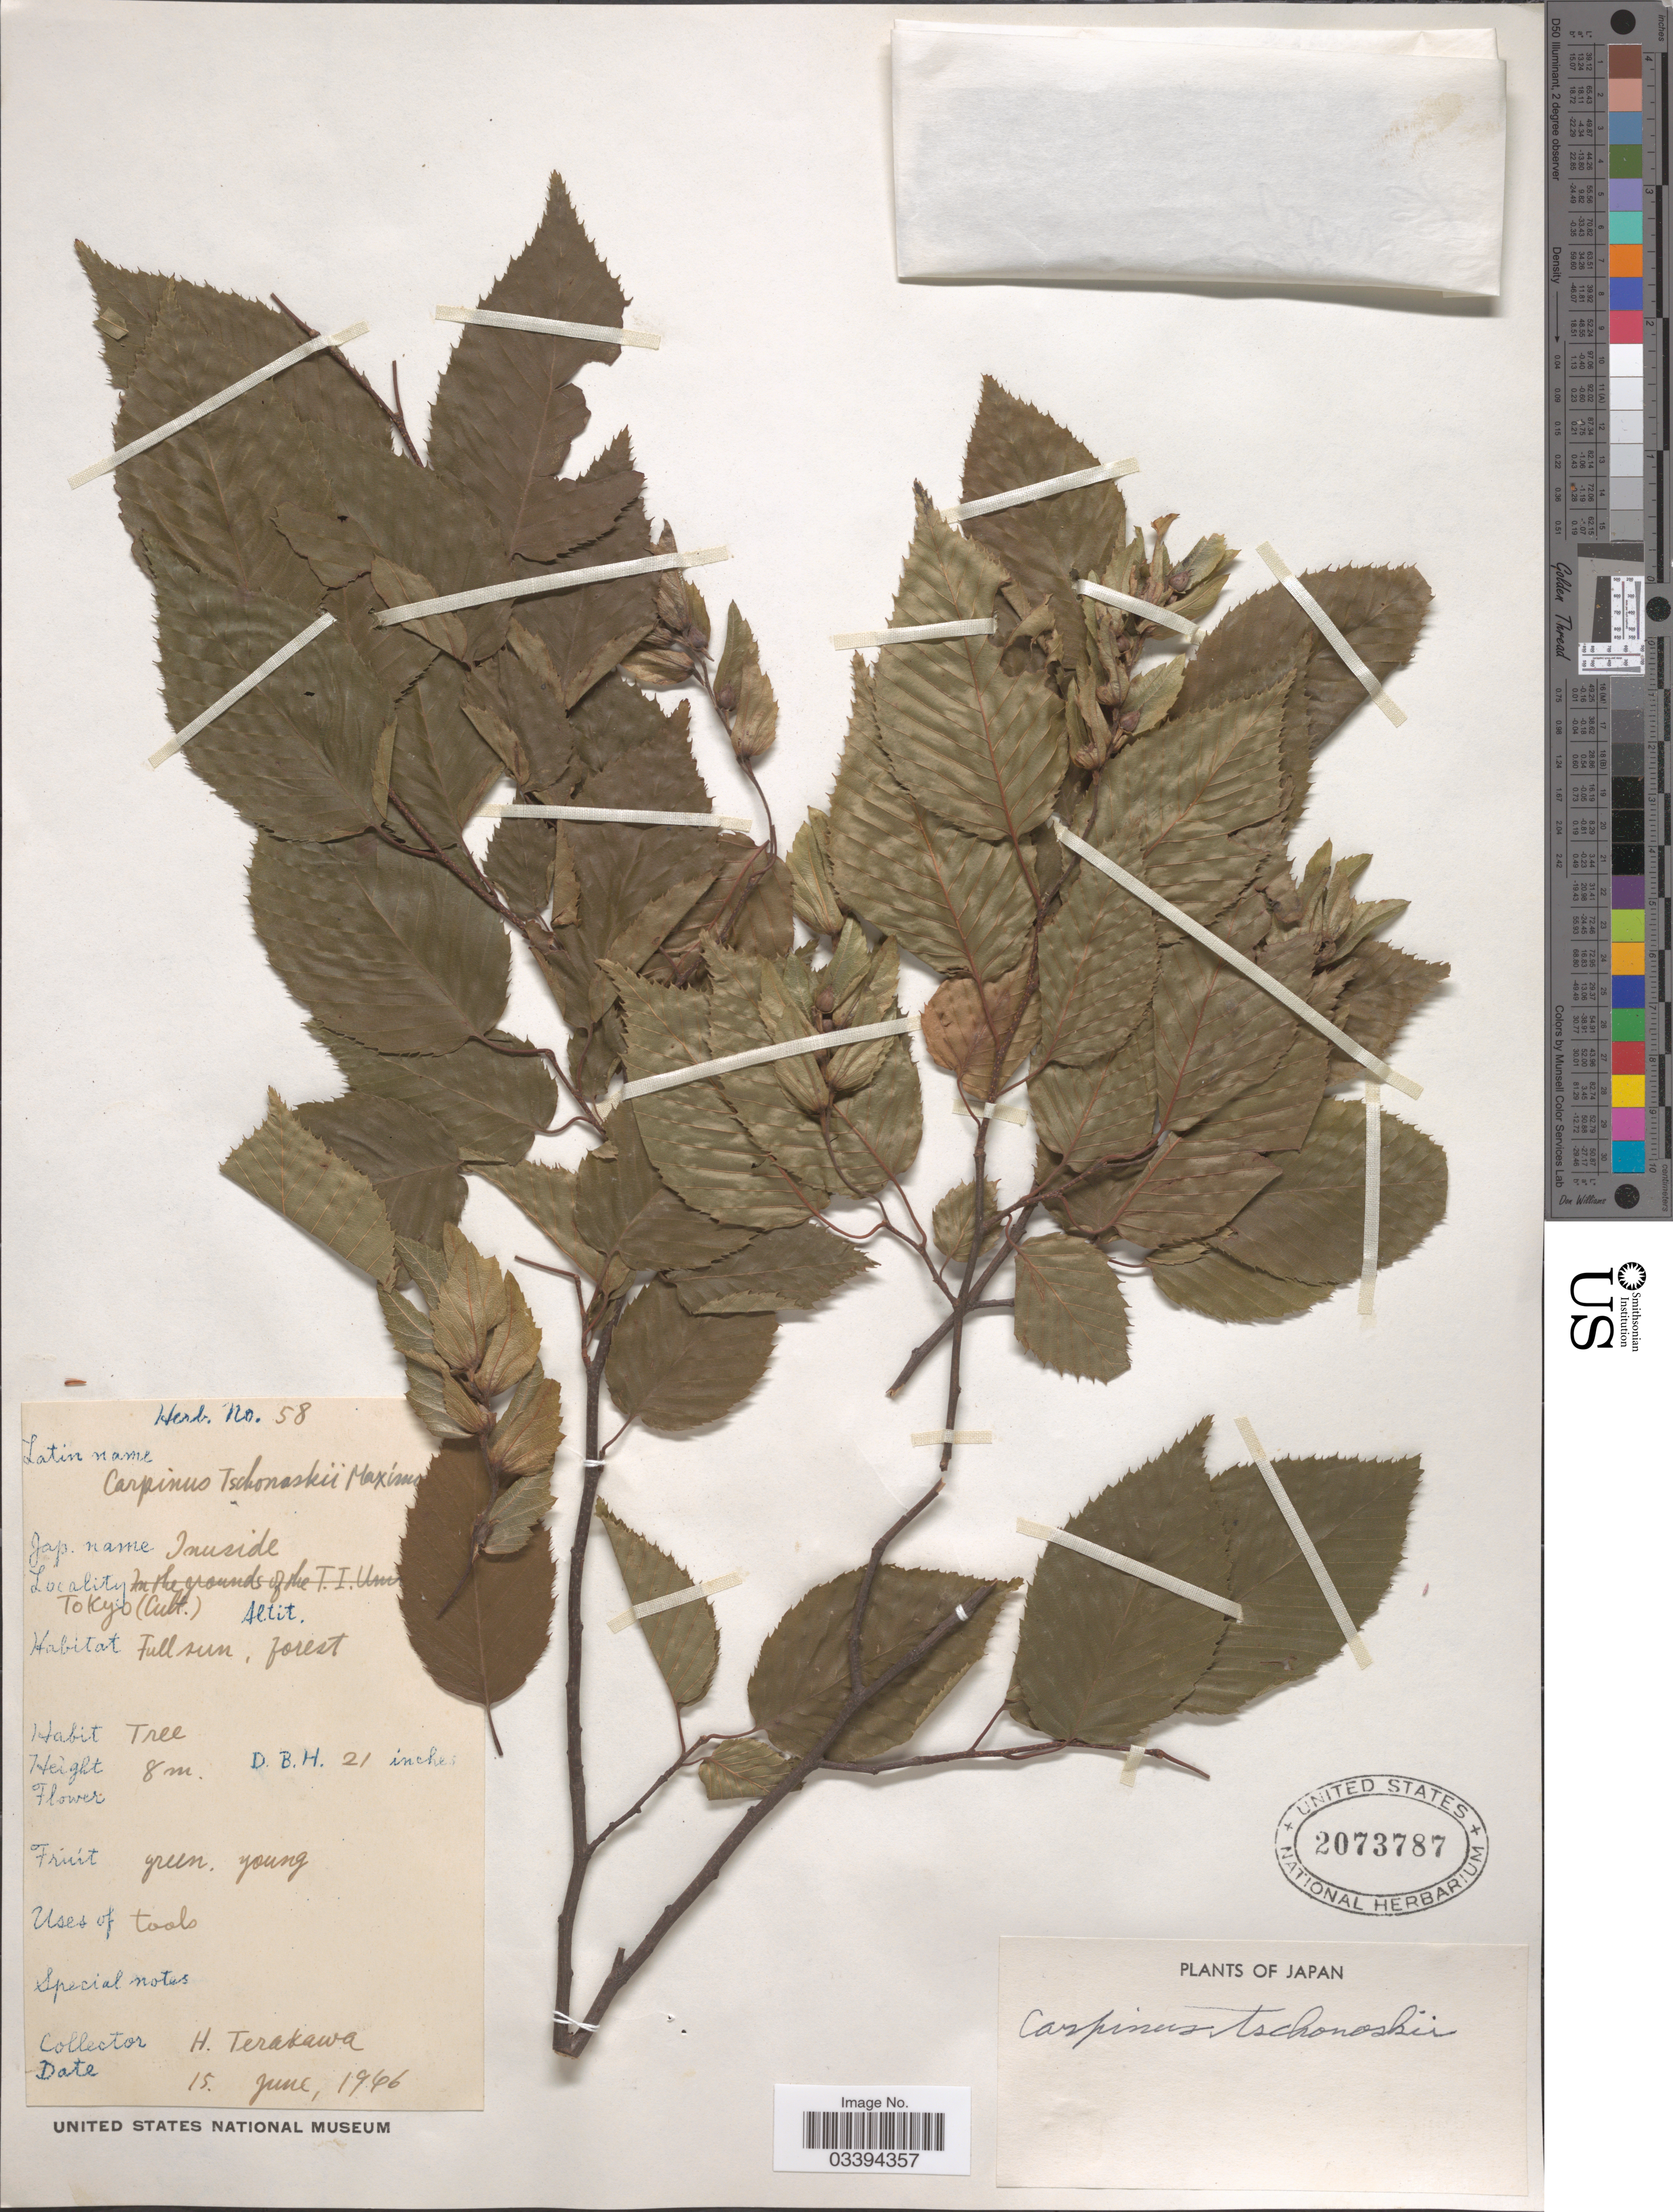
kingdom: Plantae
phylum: Tracheophyta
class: Magnoliopsida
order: Fagales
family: Betulaceae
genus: Carpinus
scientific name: Carpinus tschonoskii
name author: Maxim.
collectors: H. Terakawa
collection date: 1946-06-15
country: Japan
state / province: Tokyo, Federal City of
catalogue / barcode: US 2073787